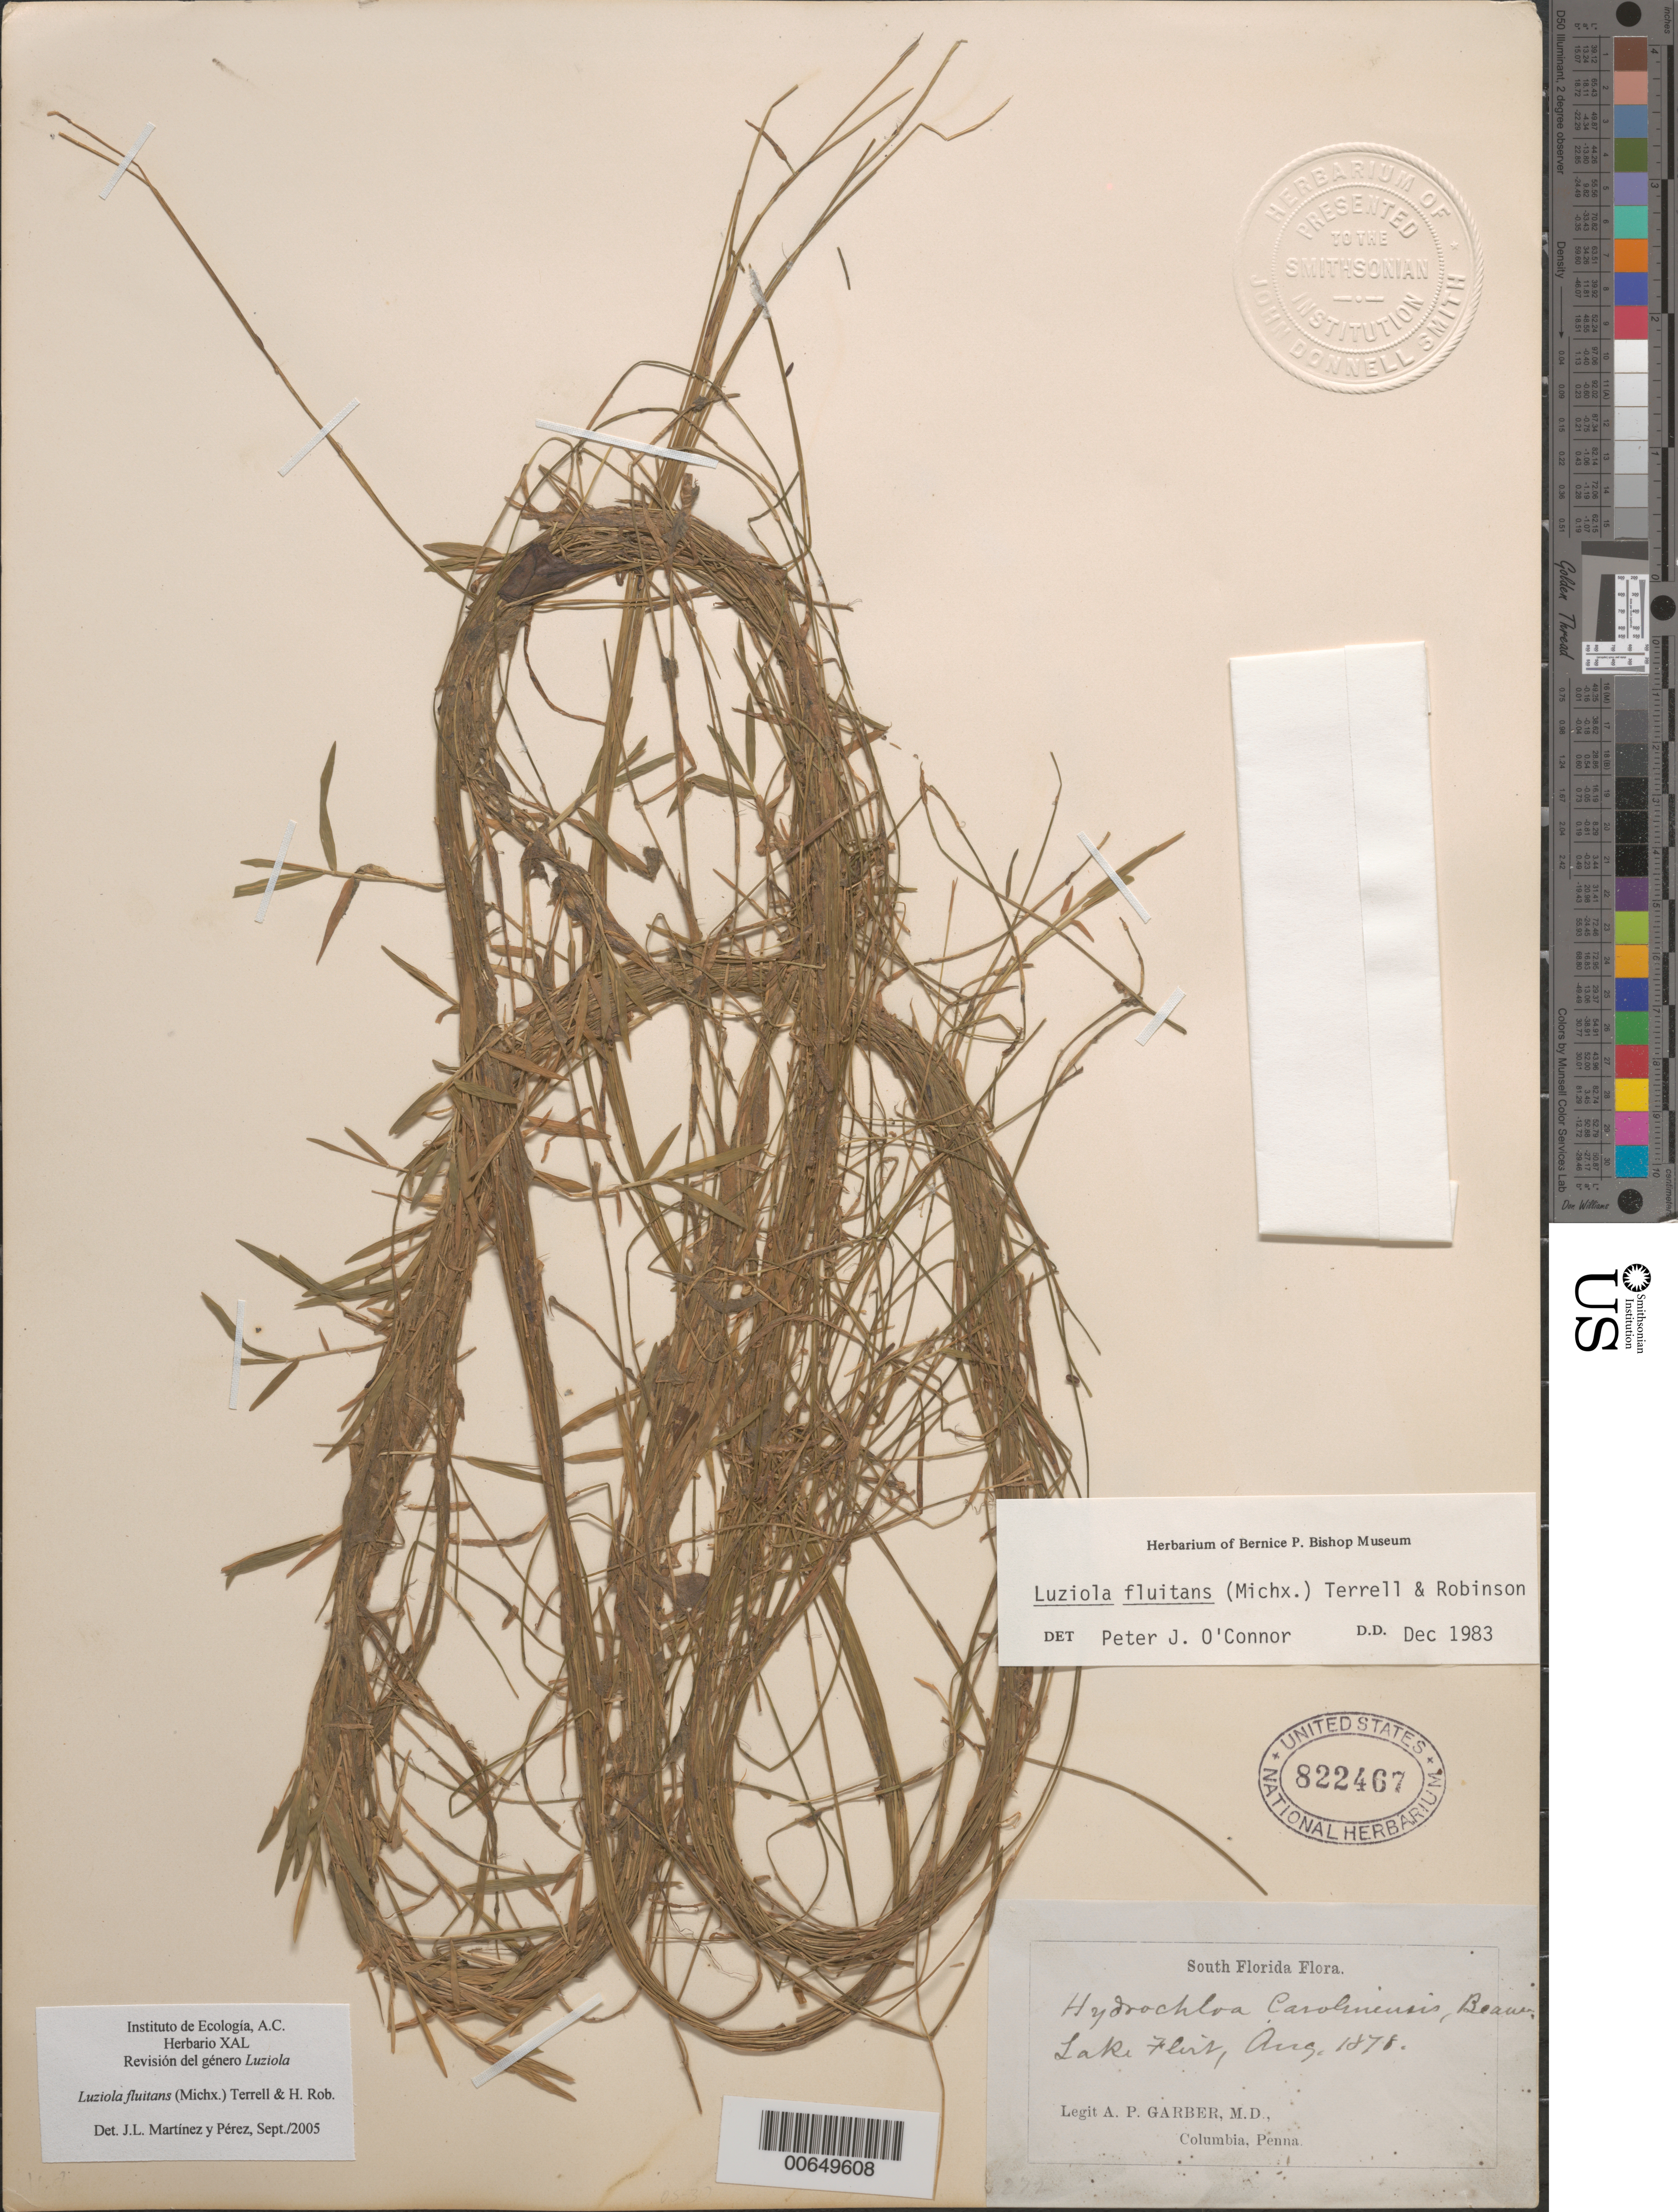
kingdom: Plantae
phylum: Tracheophyta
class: Liliopsida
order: Poales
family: Poaceae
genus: Luziola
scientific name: Luziola fluitans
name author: (Michx.) Terrell & H. Rob.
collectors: A. P. Garber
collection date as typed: Aug 1878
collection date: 1878-08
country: United States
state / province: Florida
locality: Lake Flirt.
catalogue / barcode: US 822467